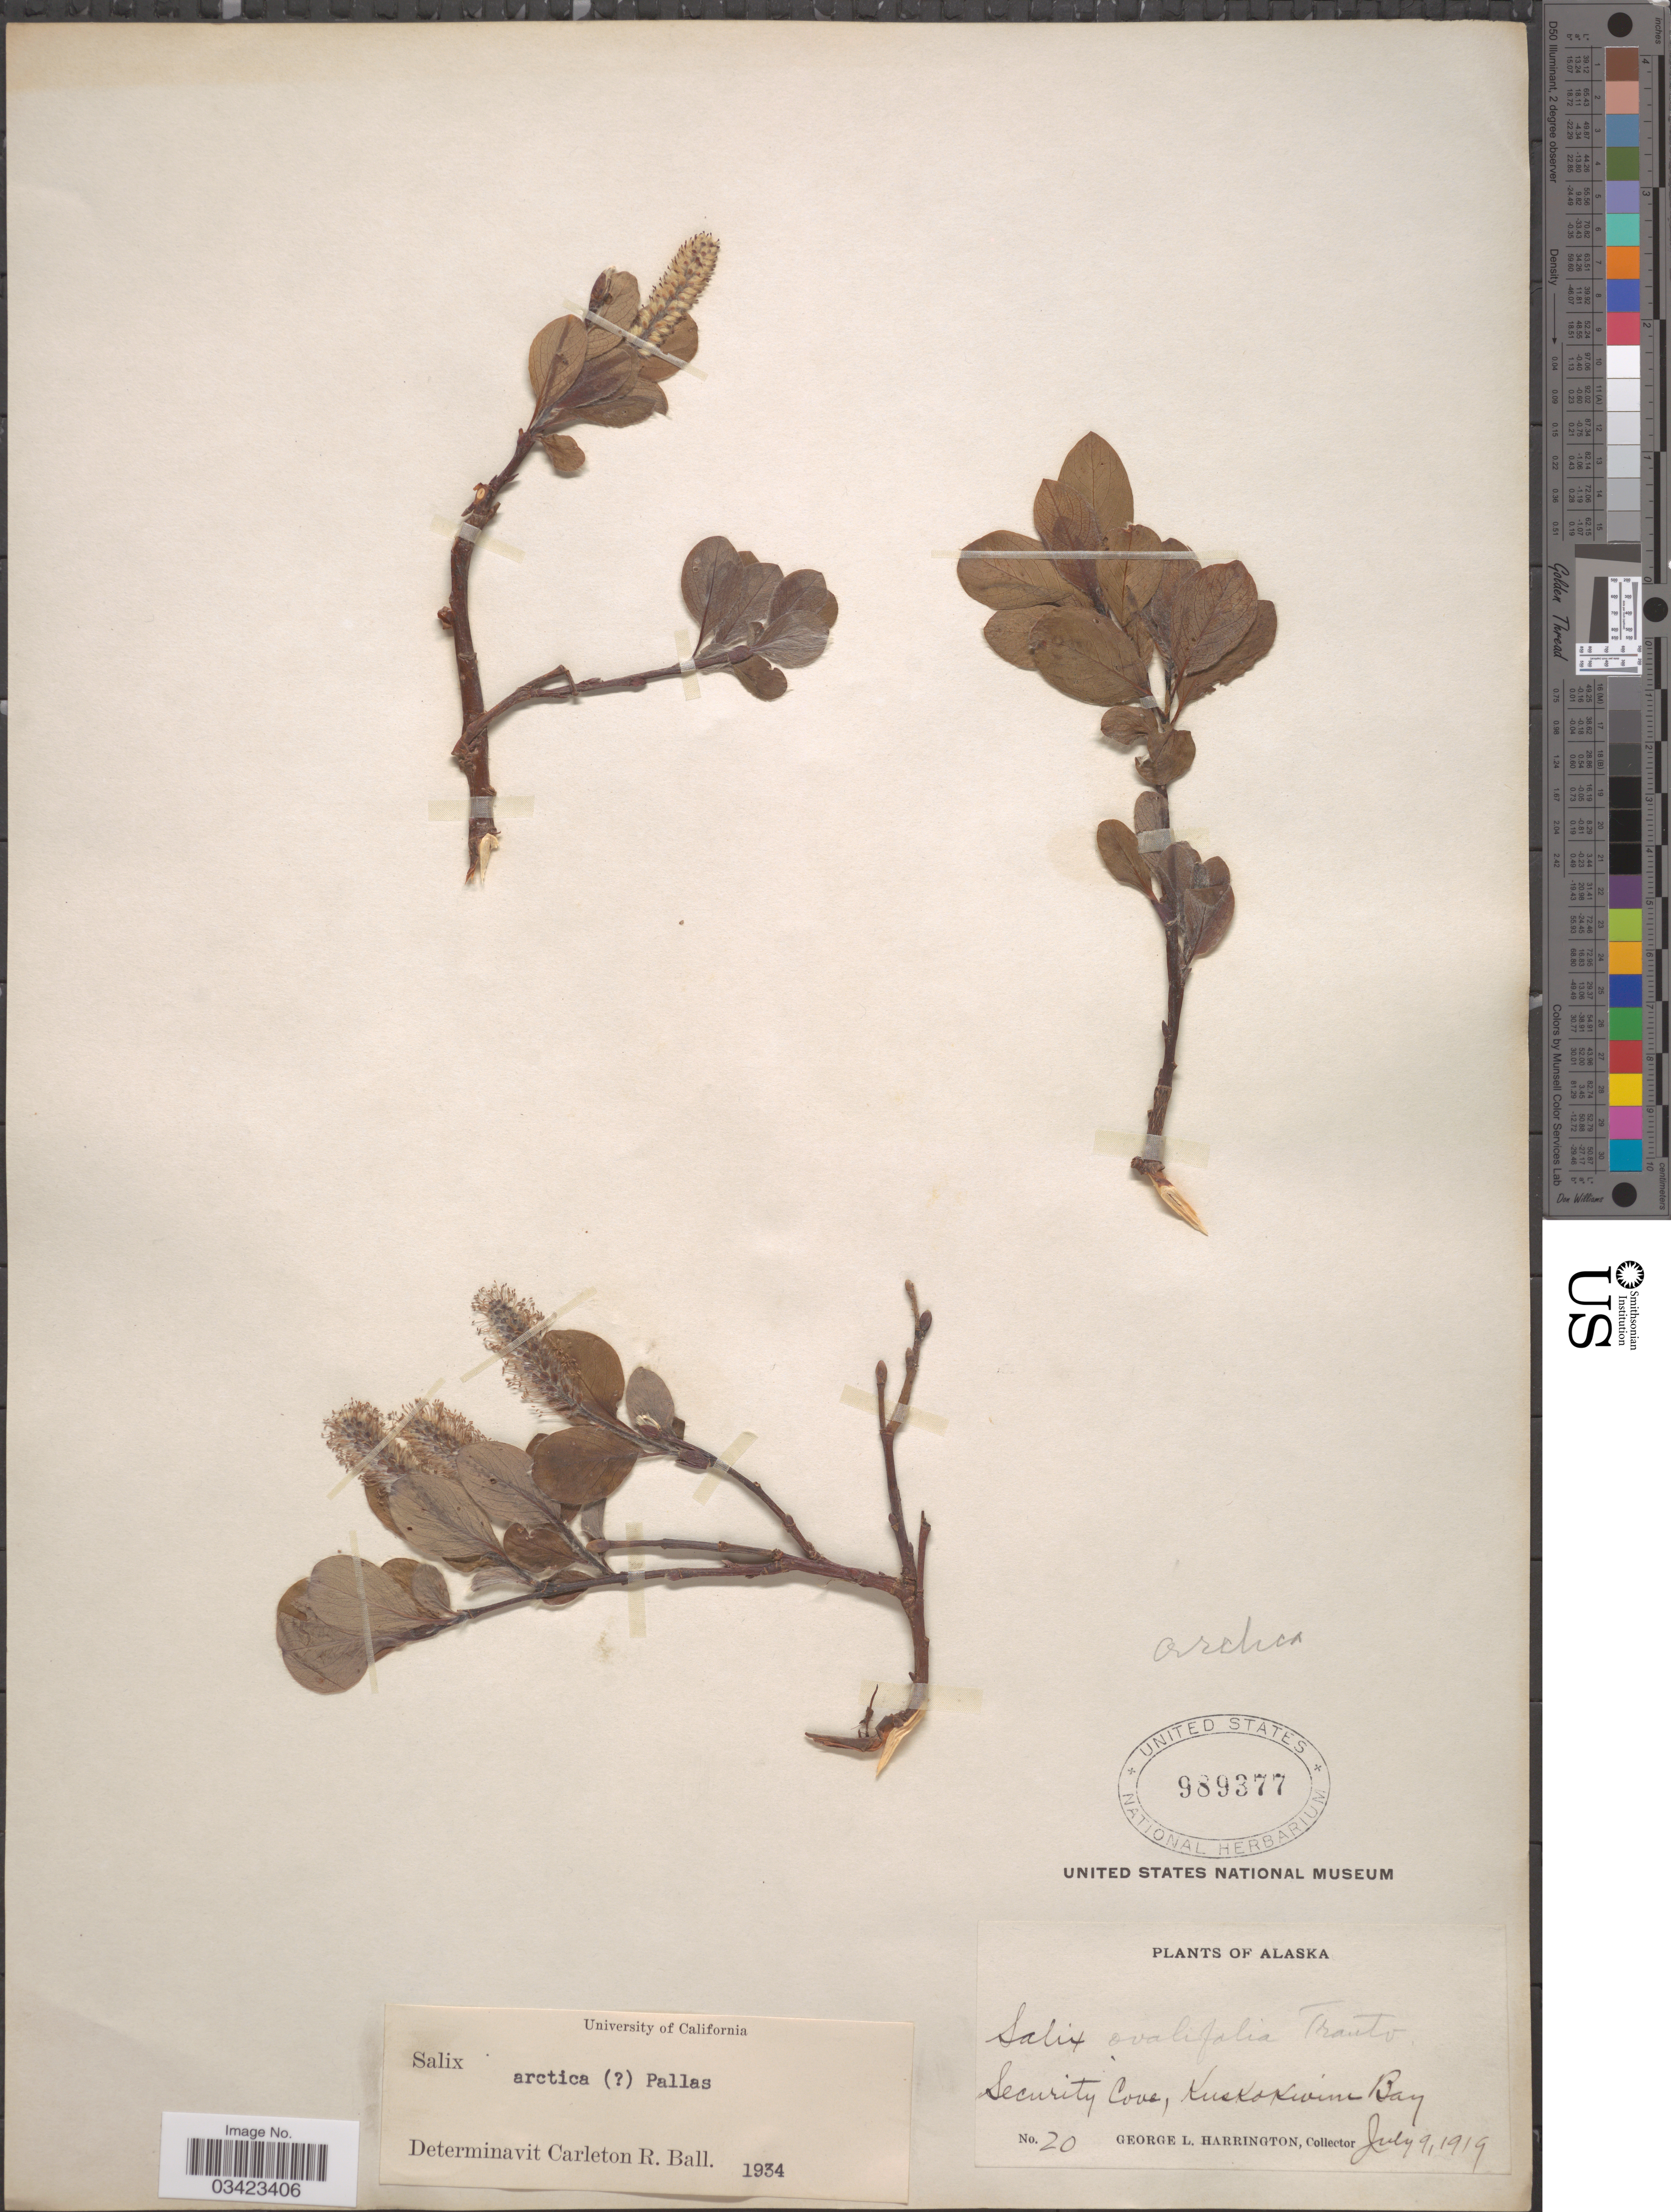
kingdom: Plantae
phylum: Tracheophyta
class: Magnoliopsida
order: Malpighiales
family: Salicaceae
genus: Salix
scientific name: Salix arctica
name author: Pall.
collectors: G. Harrington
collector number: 20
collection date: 1919-07-09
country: United States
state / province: Alaska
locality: Security Cove, Kuskokwim Bay.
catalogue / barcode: US 989377